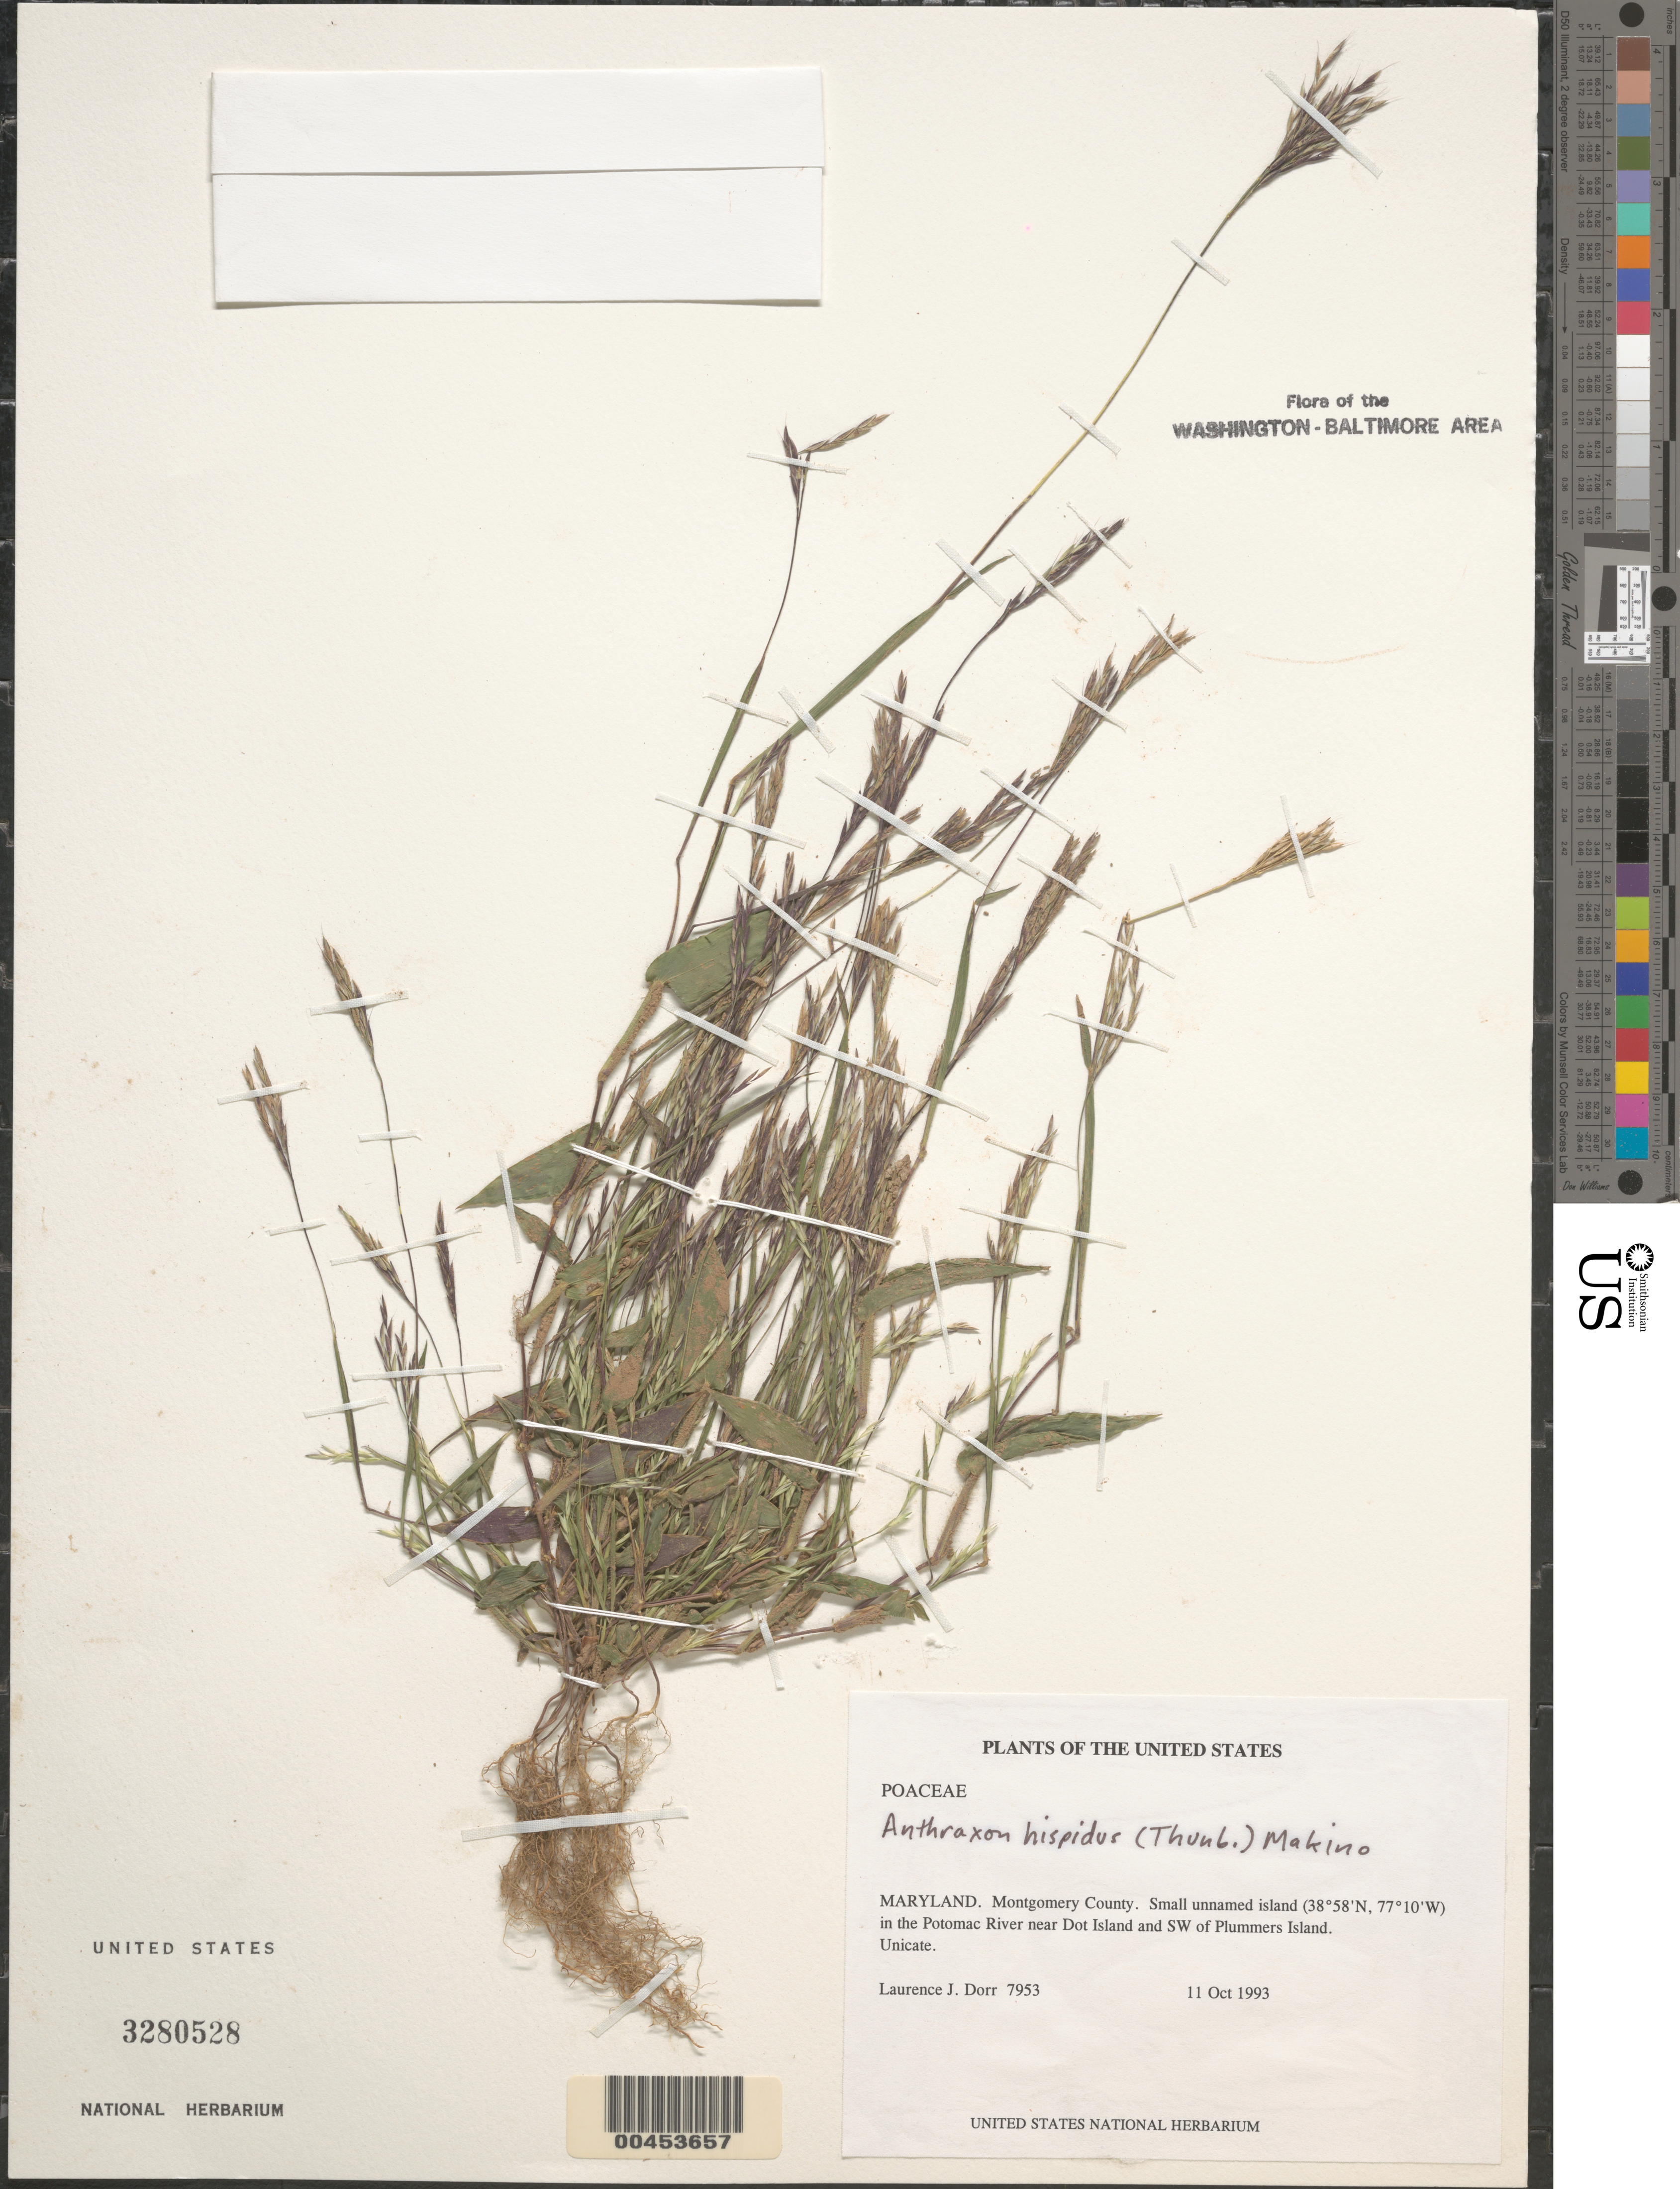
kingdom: Plantae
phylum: Tracheophyta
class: Liliopsida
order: Poales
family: Poaceae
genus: Arthraxon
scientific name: Arthraxon hispidus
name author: (Thunb.) Makino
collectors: L. J. Dorr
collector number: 7953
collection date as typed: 11 Oct 1993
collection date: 1993-10-11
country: United States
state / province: Maryland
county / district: Montgomery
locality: Small unnamed island in the Potomac River near Dot Island and SW of Plummers Island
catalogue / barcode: US 3280528